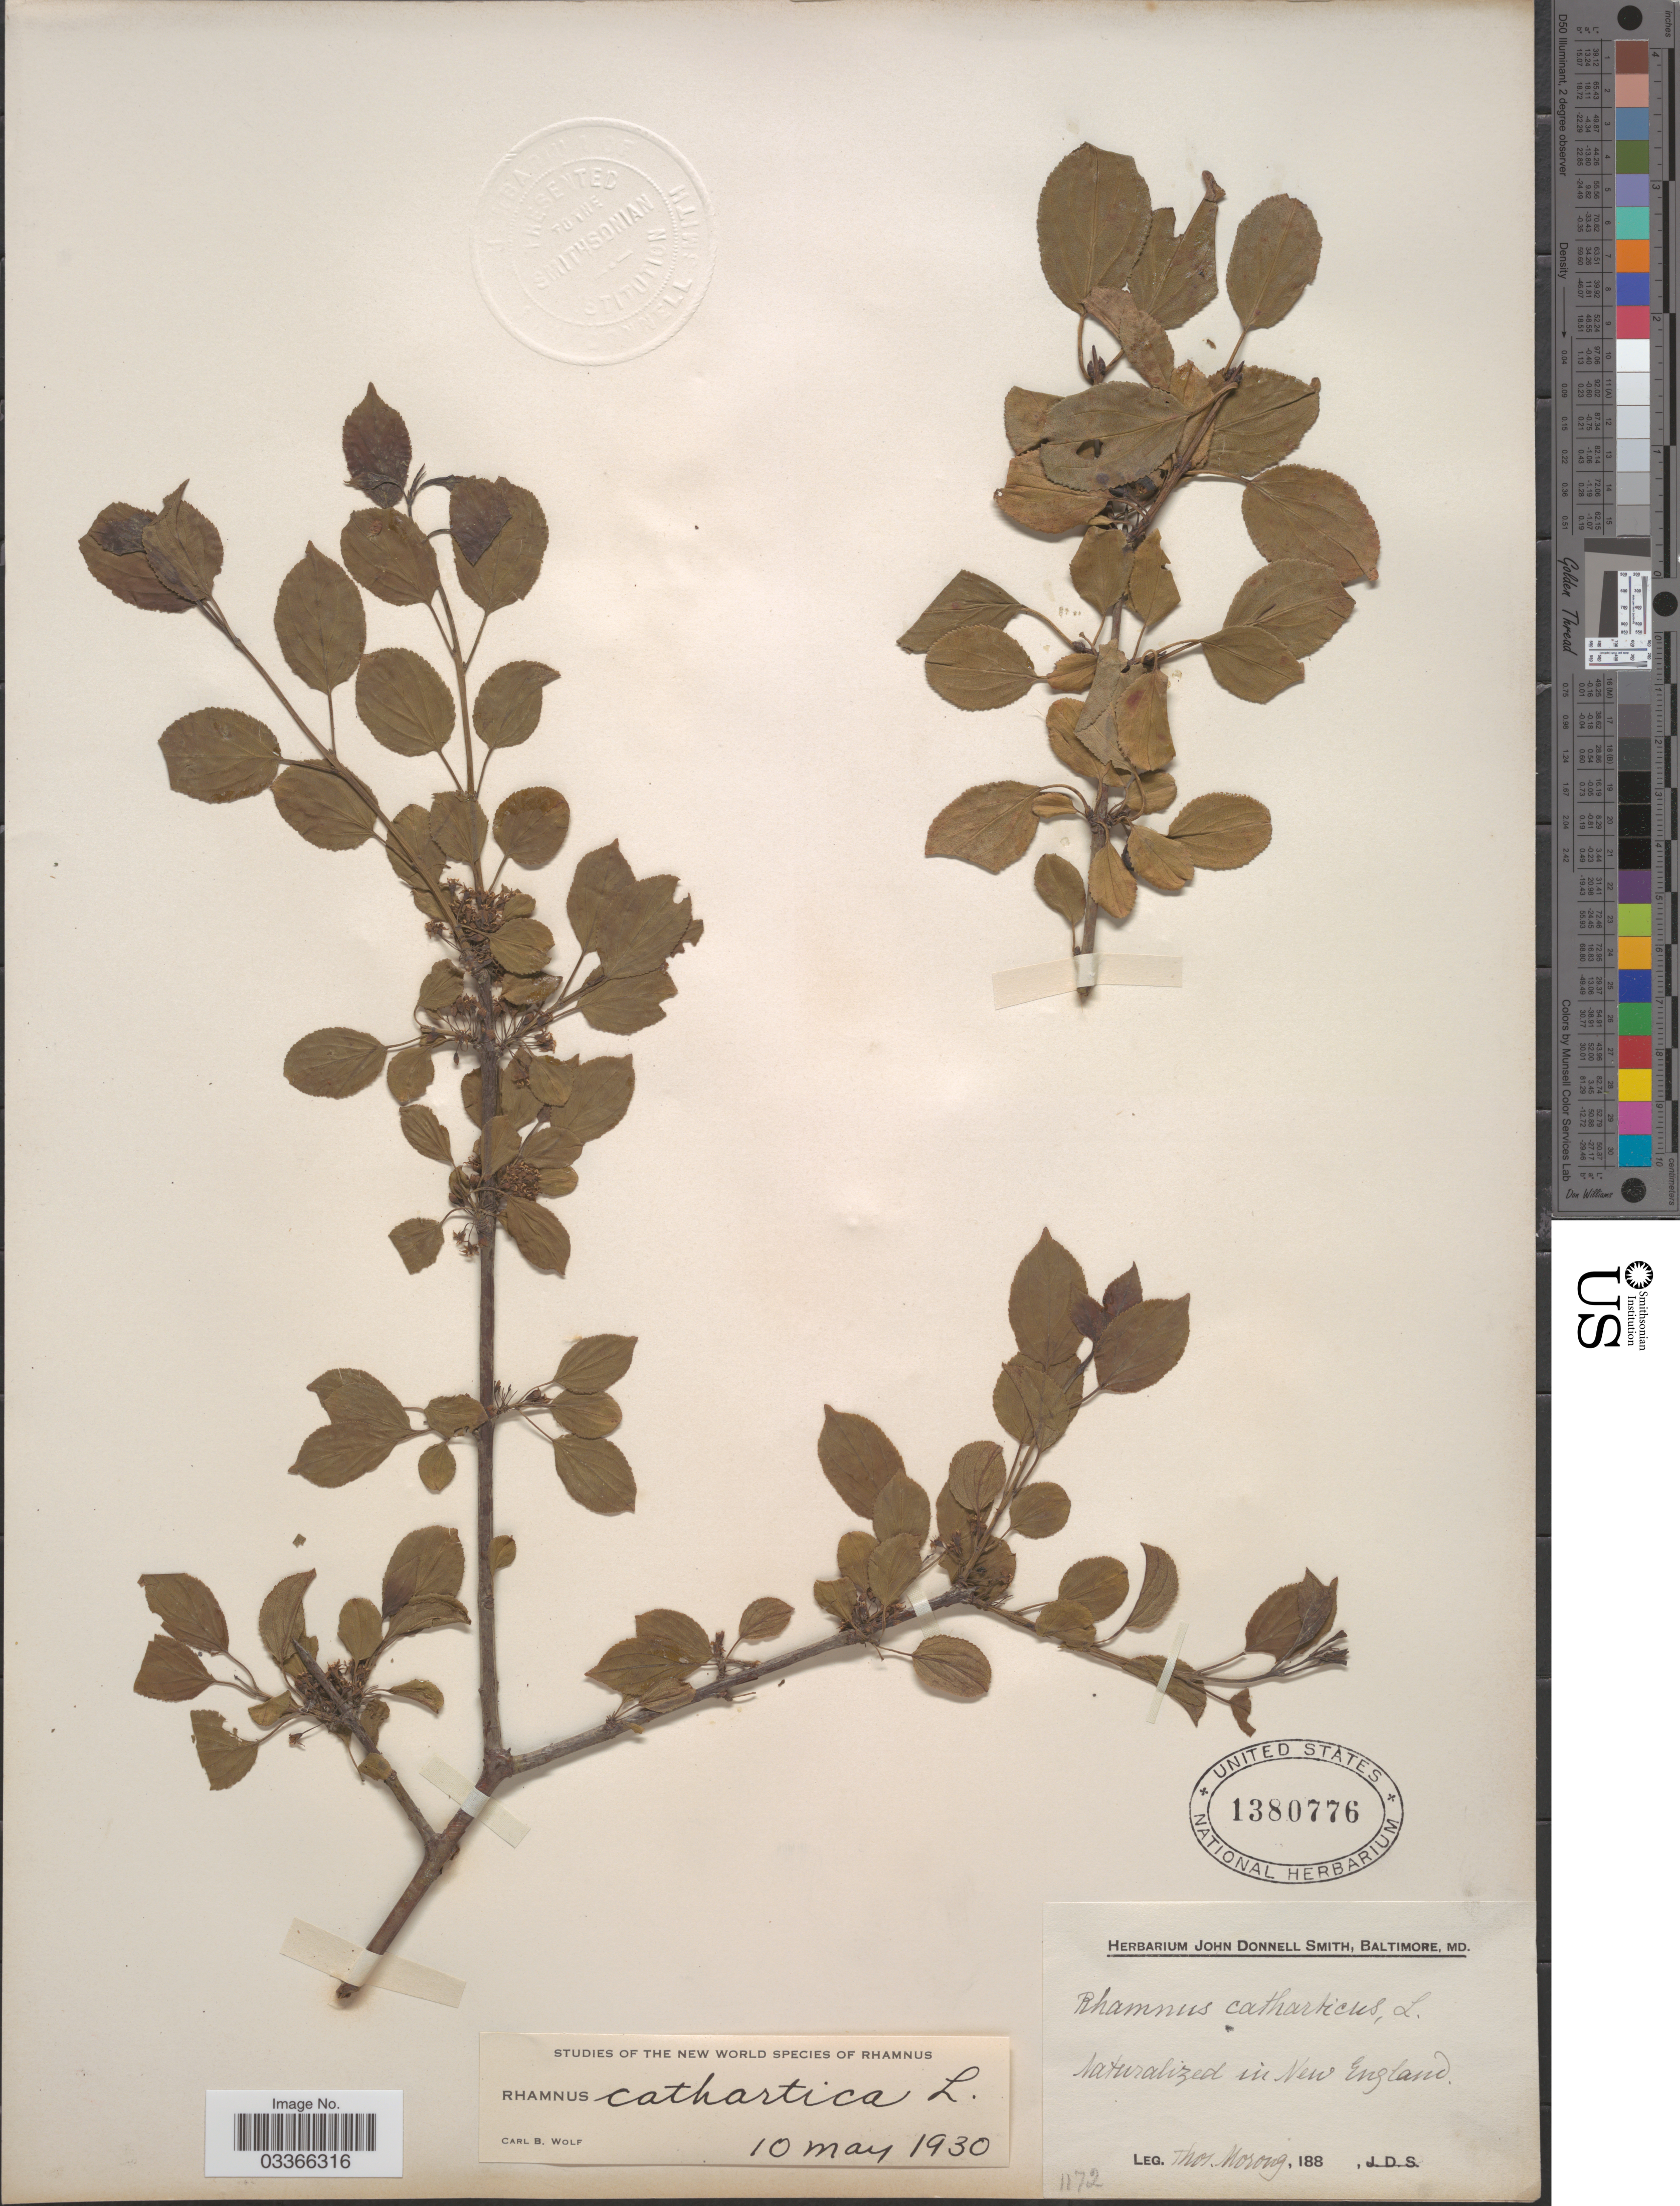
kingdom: Plantae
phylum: Tracheophyta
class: Magnoliopsida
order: Rosales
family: Rhamnaceae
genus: Rhamnus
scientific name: Rhamnus cathartica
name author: L.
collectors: ex herb. T. Morong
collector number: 1172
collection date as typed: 188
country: United States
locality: New England [unsure placement]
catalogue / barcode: US 1380776